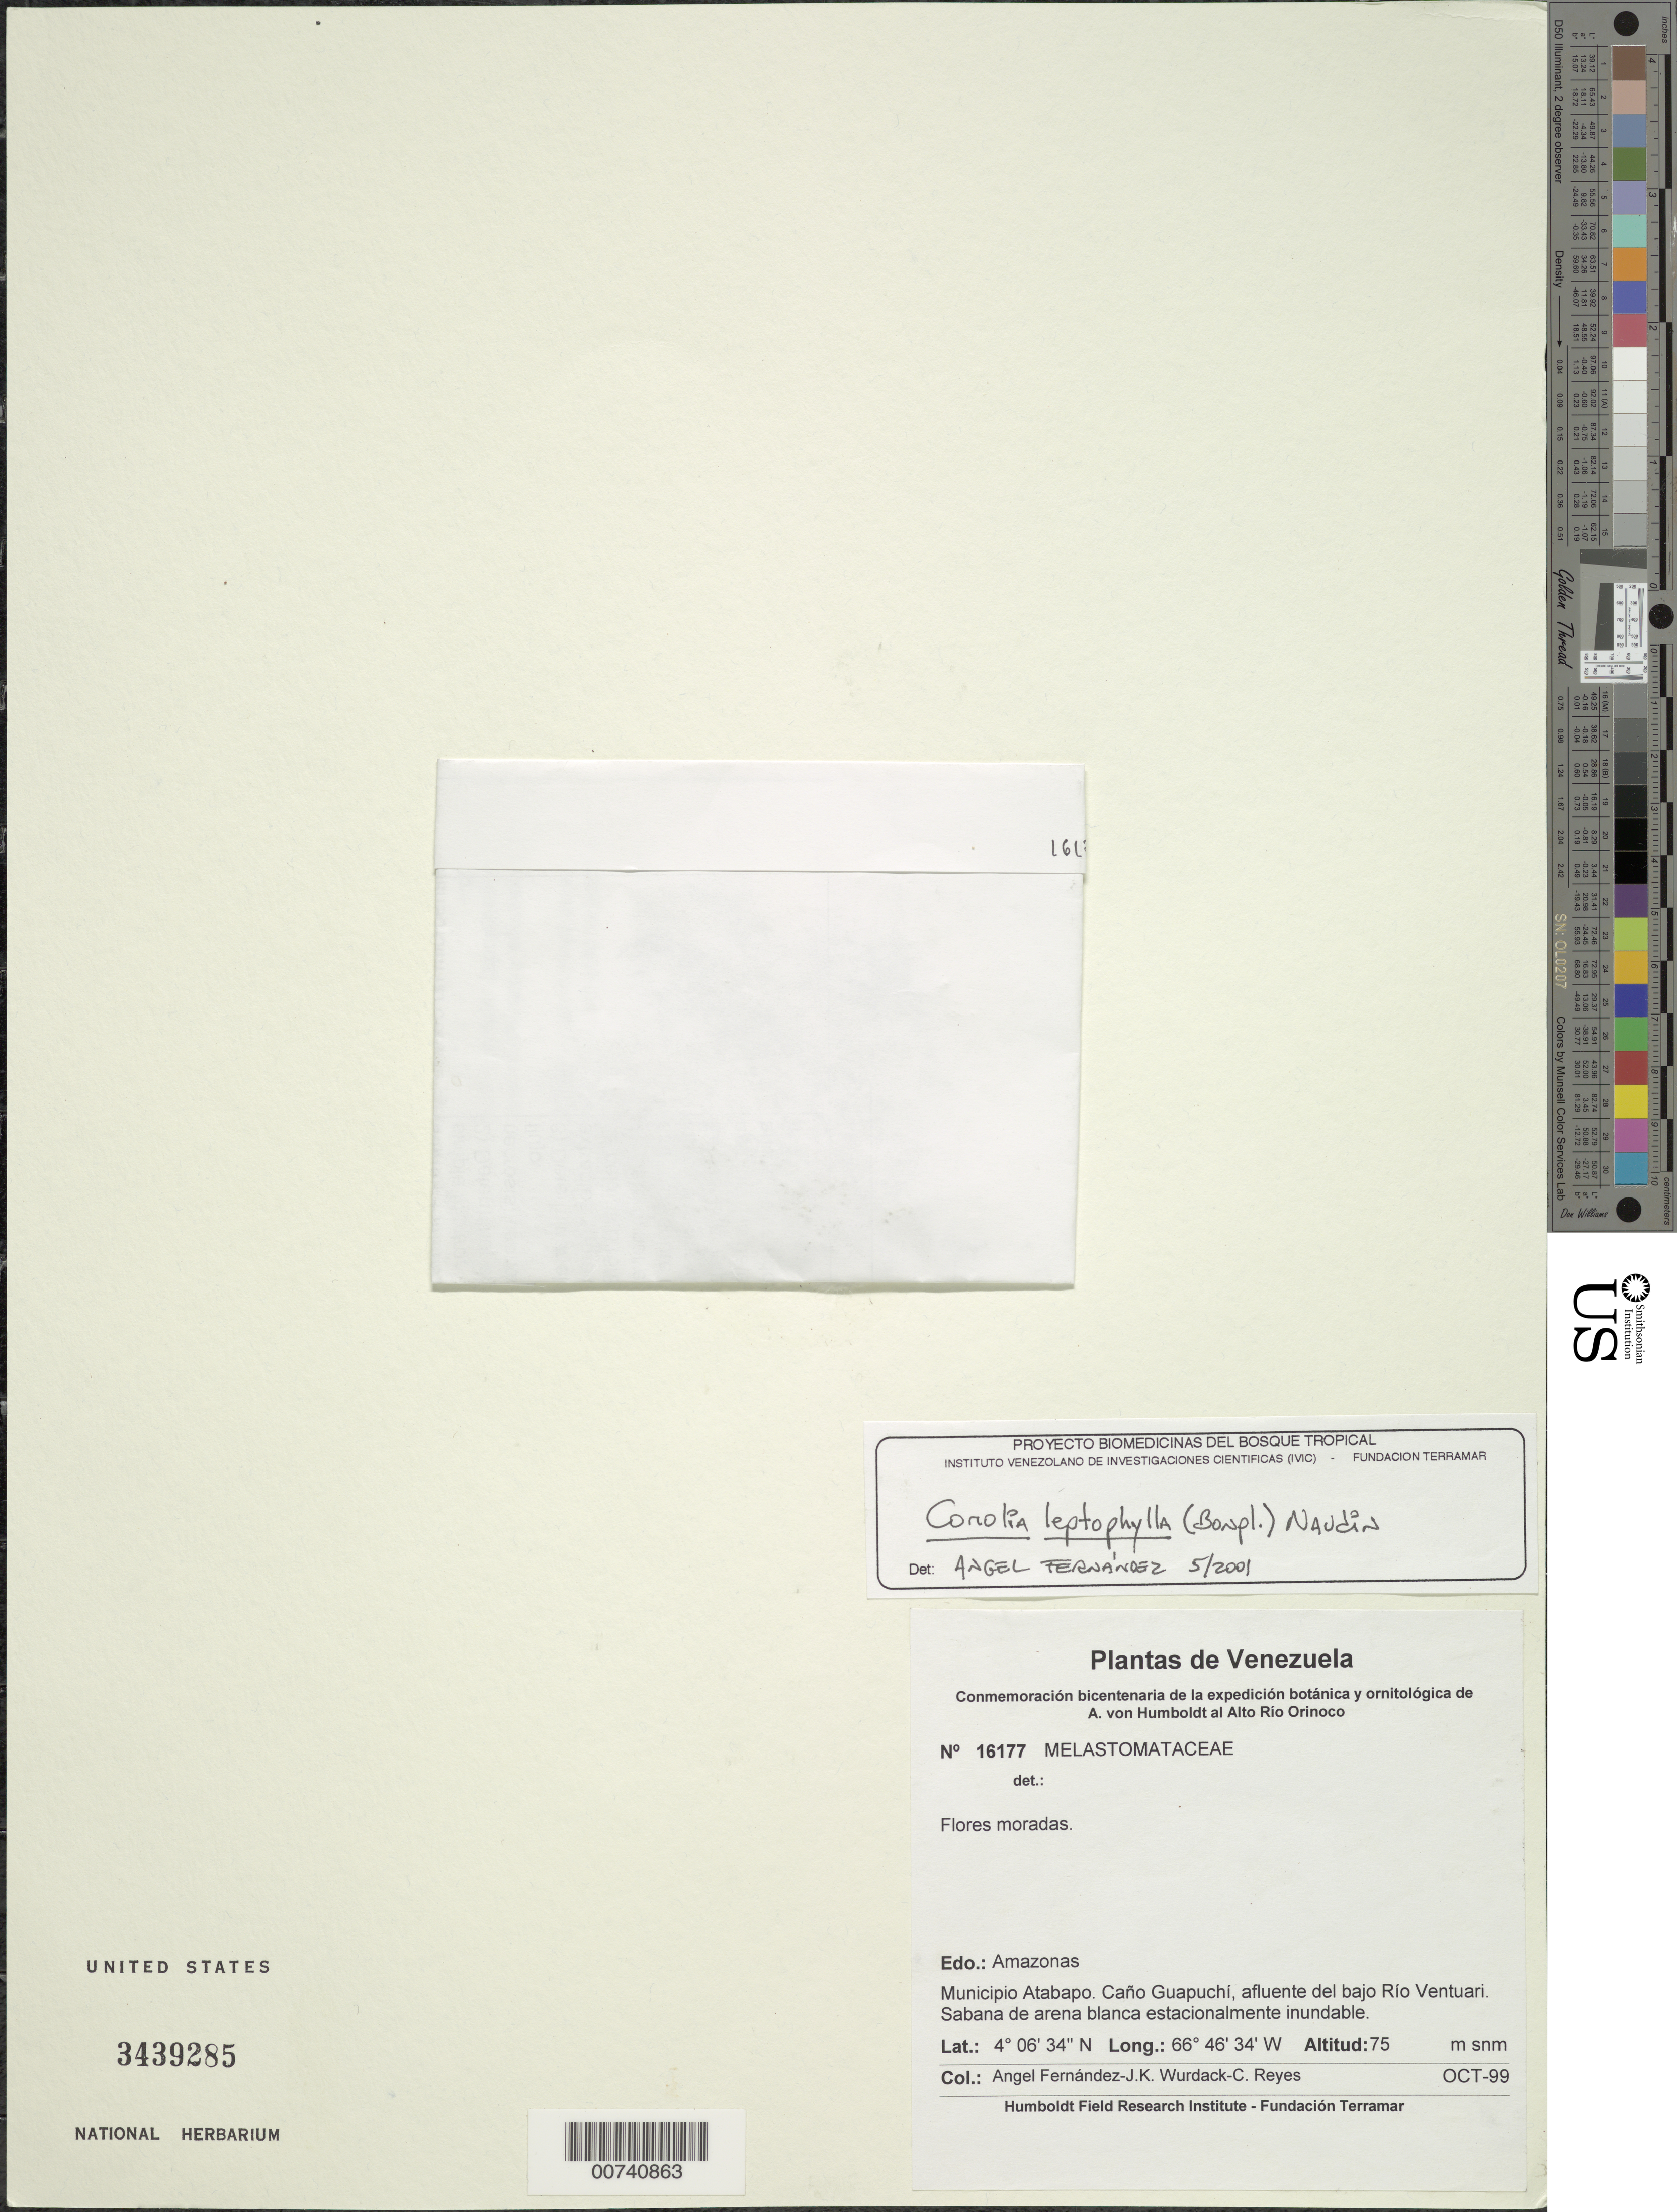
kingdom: Plantae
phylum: Tracheophyta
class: Magnoliopsida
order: Myrtales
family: Melastomataceae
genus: Comolia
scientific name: Comolia leptophylla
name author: (Bonpl.) Naudin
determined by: Nunes da Silva, Diego, (RB), Jardim Botanico do Rio de Janeiro - Herbario (BRAZIL)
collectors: A. Fernández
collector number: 16177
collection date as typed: Oct-99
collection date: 1999-10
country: Venezuela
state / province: Amazonas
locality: Mun. Atabapo, Caño Guapuchi, affluente del bajo Río Ventuari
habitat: Seasonally flooded white sand savanna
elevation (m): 75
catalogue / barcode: US 3439285